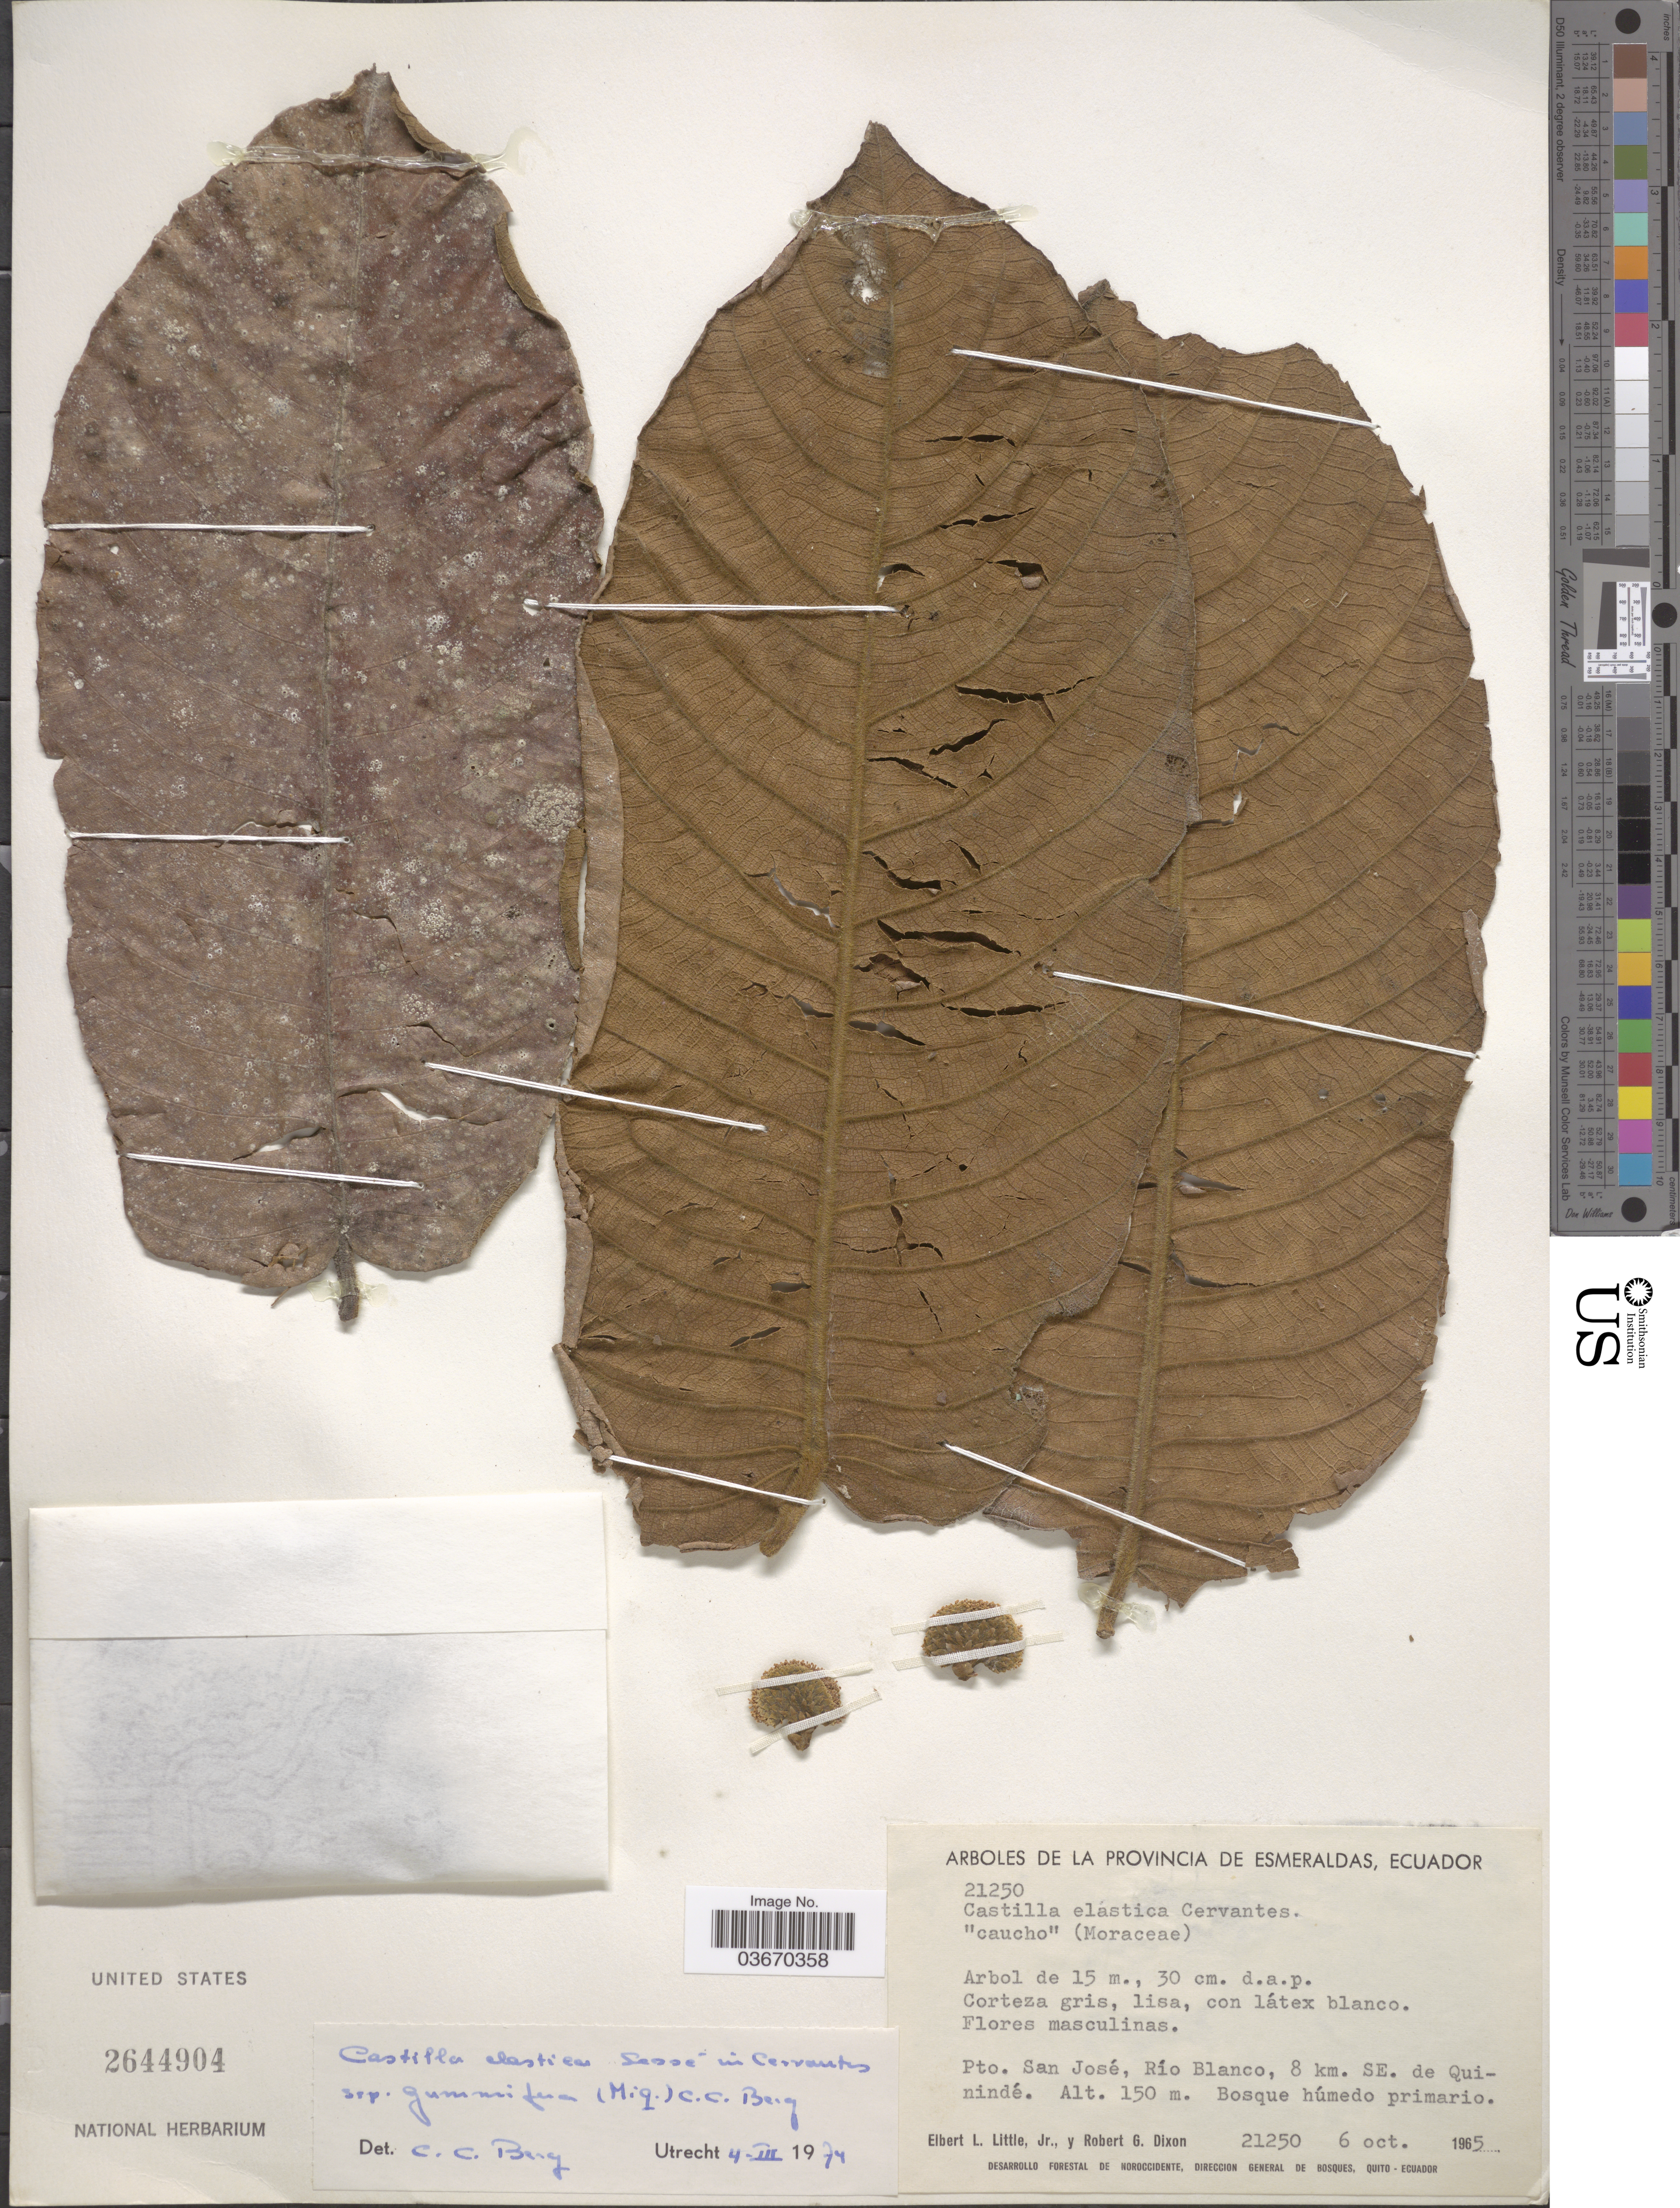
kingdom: Plantae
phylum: Tracheophyta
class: Magnoliopsida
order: Rosales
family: Moraceae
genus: Castilla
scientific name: Castilla elastica subsp. gummifera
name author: (Miq.) C.C. Berg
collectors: E. L. Little & R. G. Dixon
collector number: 21250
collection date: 1965-10-06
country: Ecuador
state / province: Esmeraldas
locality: Pto. San José, Río Blanco, 8 km. SE. de Quinindé.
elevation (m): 150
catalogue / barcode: US 2644904